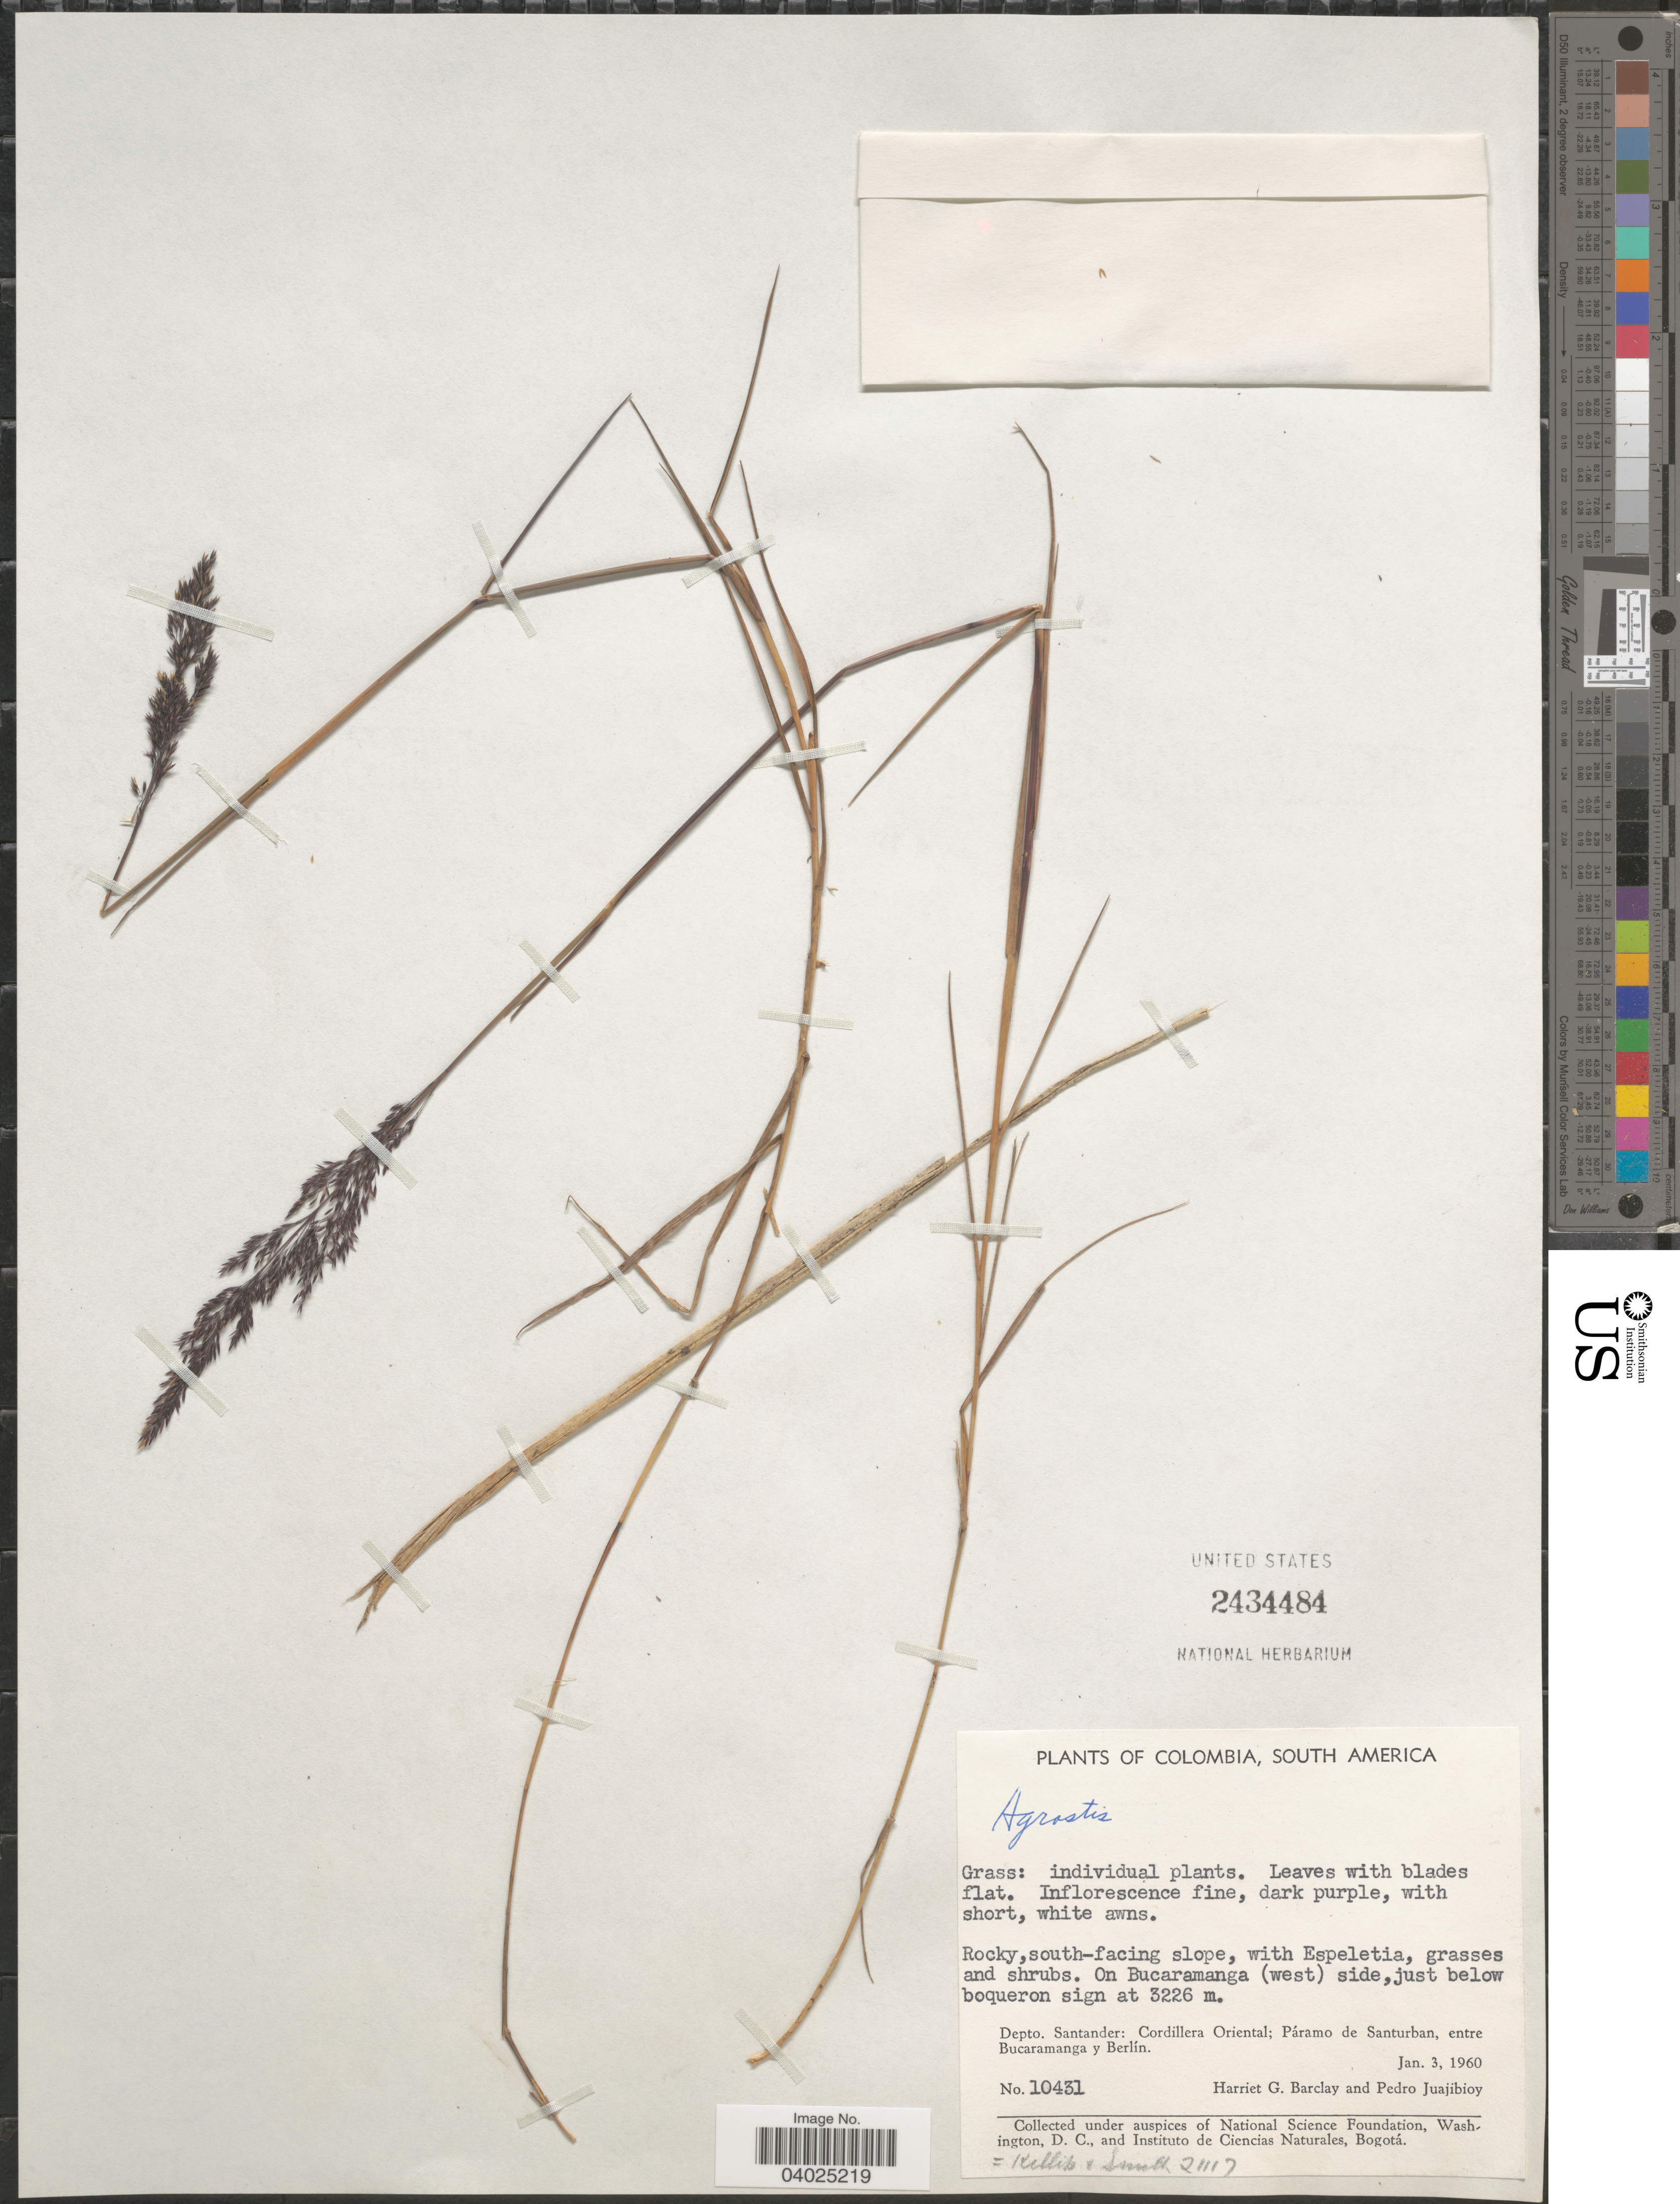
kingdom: Plantae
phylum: Tracheophyta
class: Liliopsida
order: Poales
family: Poaceae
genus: Agrostis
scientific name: Agrostis sp.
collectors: H. G. Barclay & P. Juajibioy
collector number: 10431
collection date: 1960-01-03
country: Colombia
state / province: Santander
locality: Rocky, south-facing slope. On Bucaramanga (west) side, just below boqueron sign. Depto. Santander: Cordillera Oriental; Páramo de Santurban, entre Bucaramanga y Berlín.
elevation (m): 3226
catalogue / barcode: US 2434484